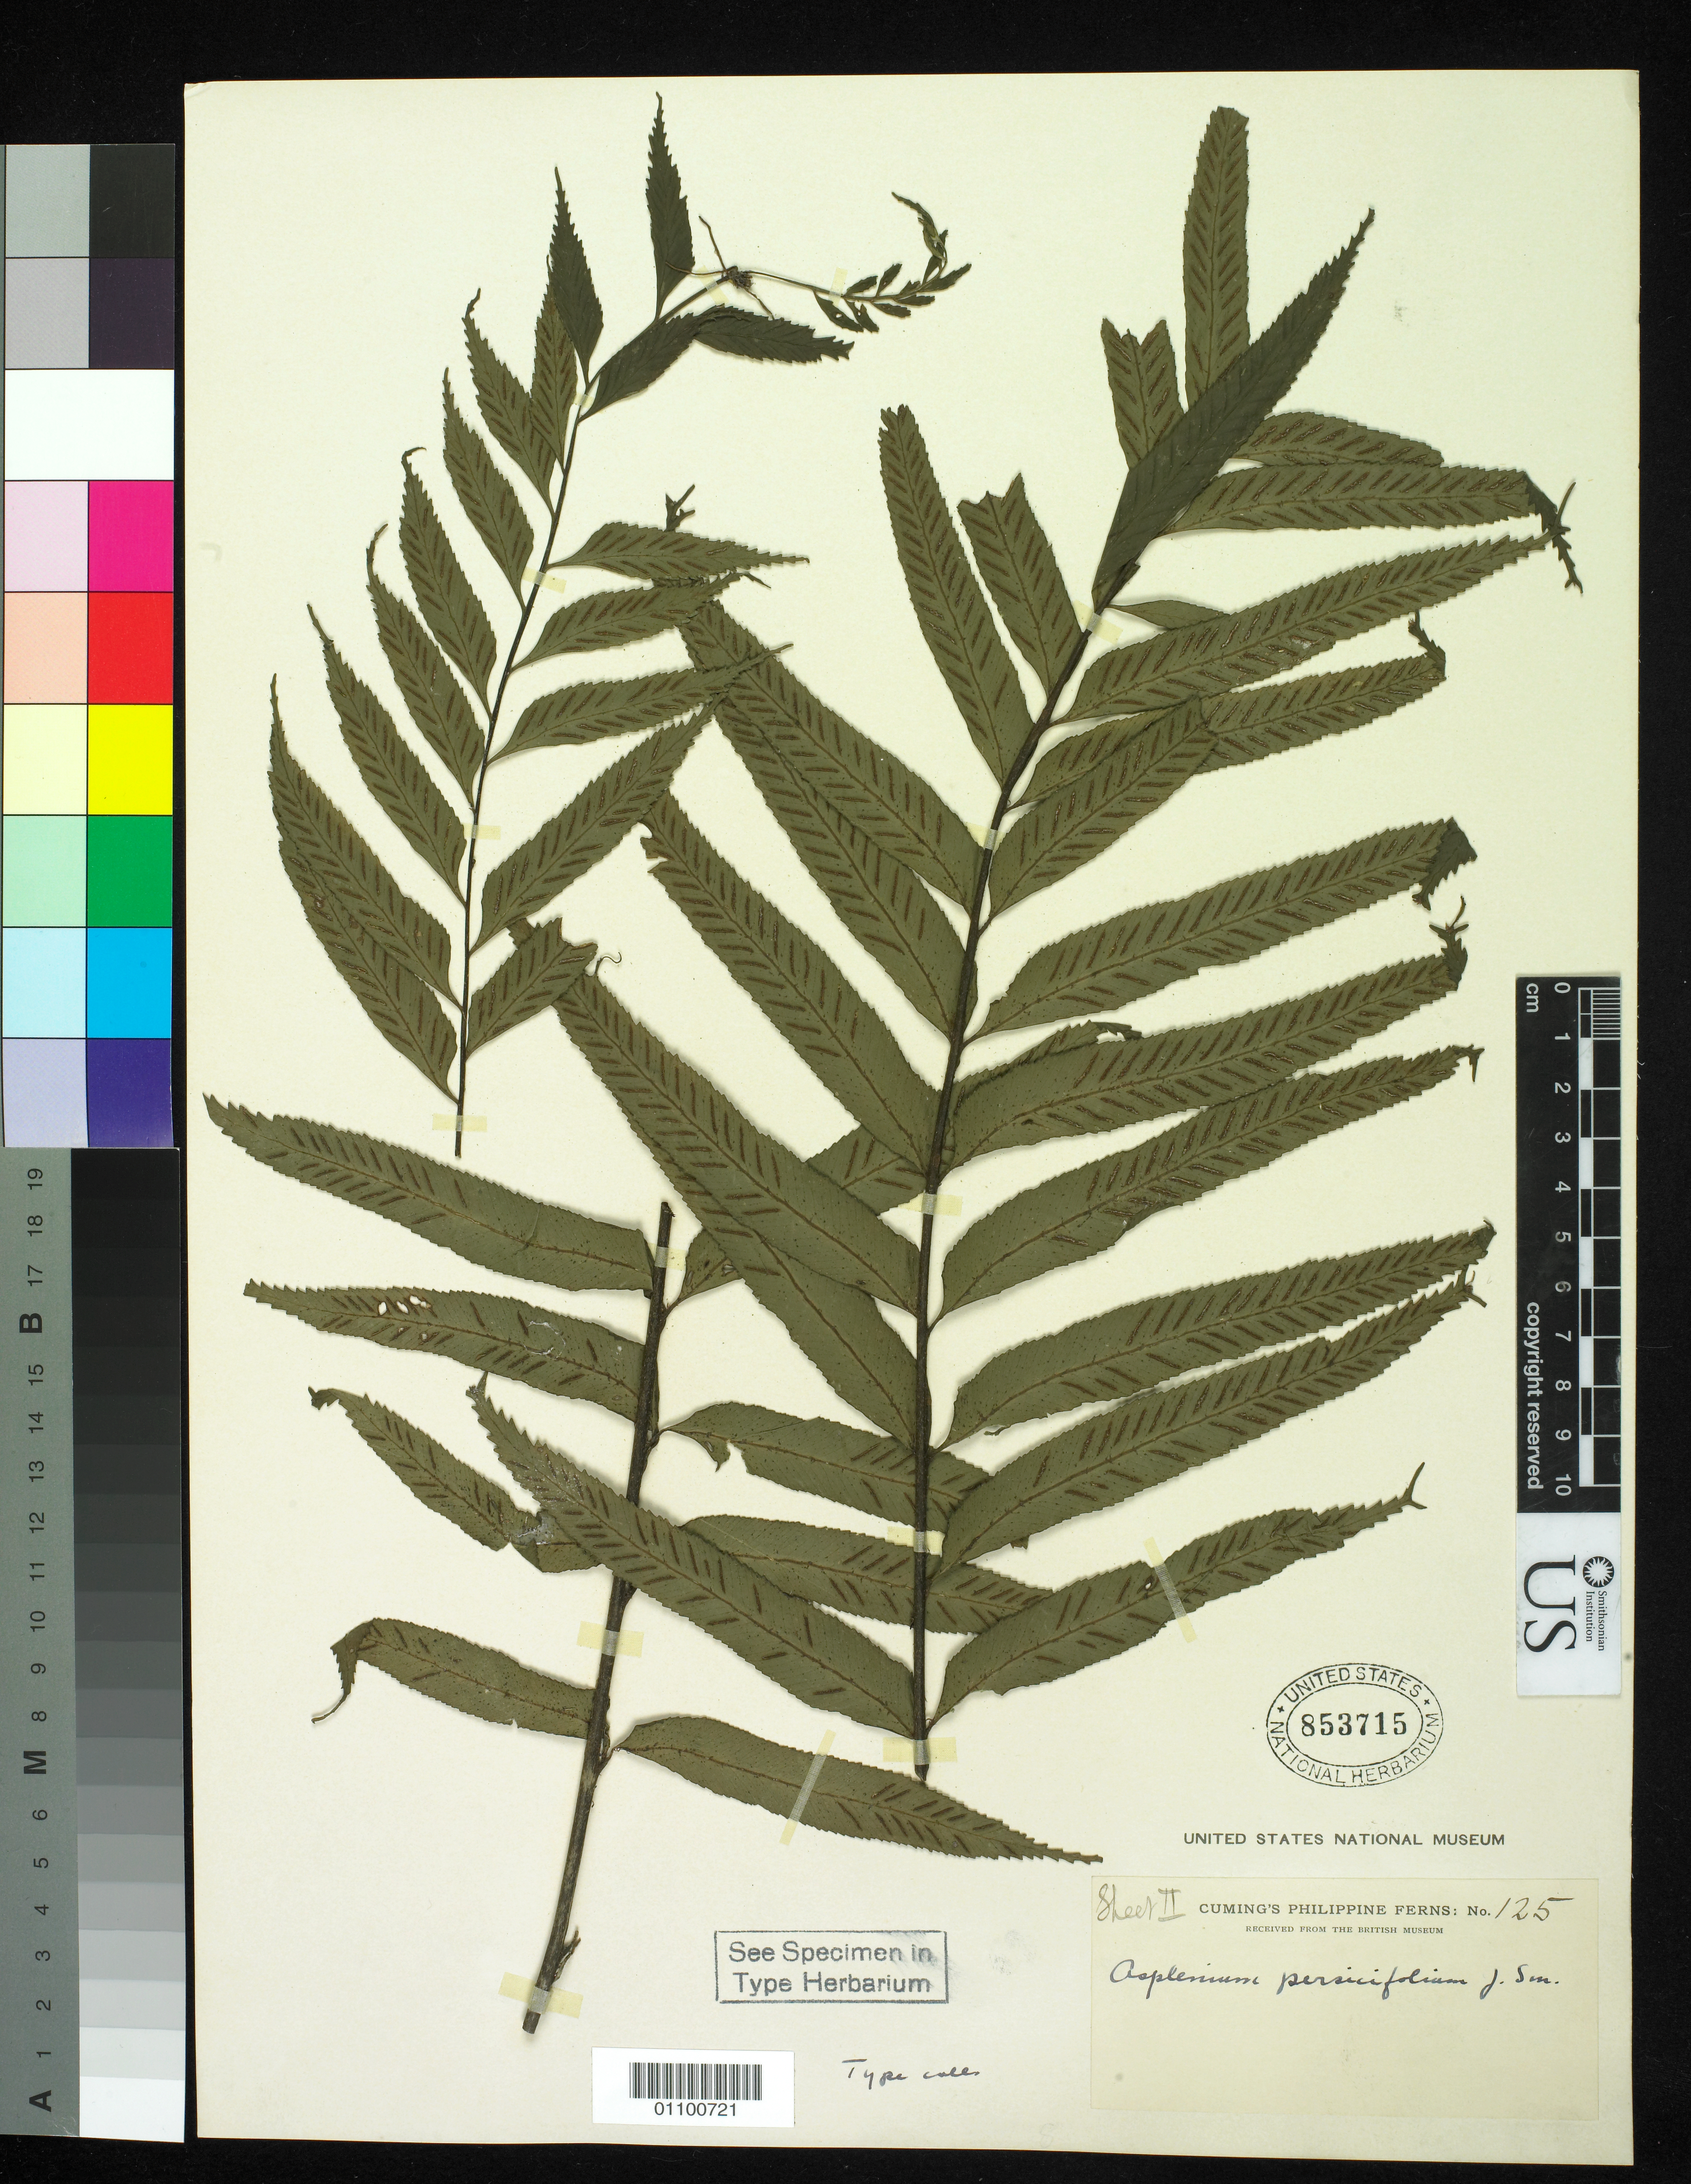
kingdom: Plantae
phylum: Tracheophyta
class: Polypodiopsida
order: Polypodiales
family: Aspleniaceae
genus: Asplenium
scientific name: Asplenium persicifolium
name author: J. Sm. ex Mett.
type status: Type Collection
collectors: H. Cuming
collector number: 125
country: Philippines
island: Luzon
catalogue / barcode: US 853715